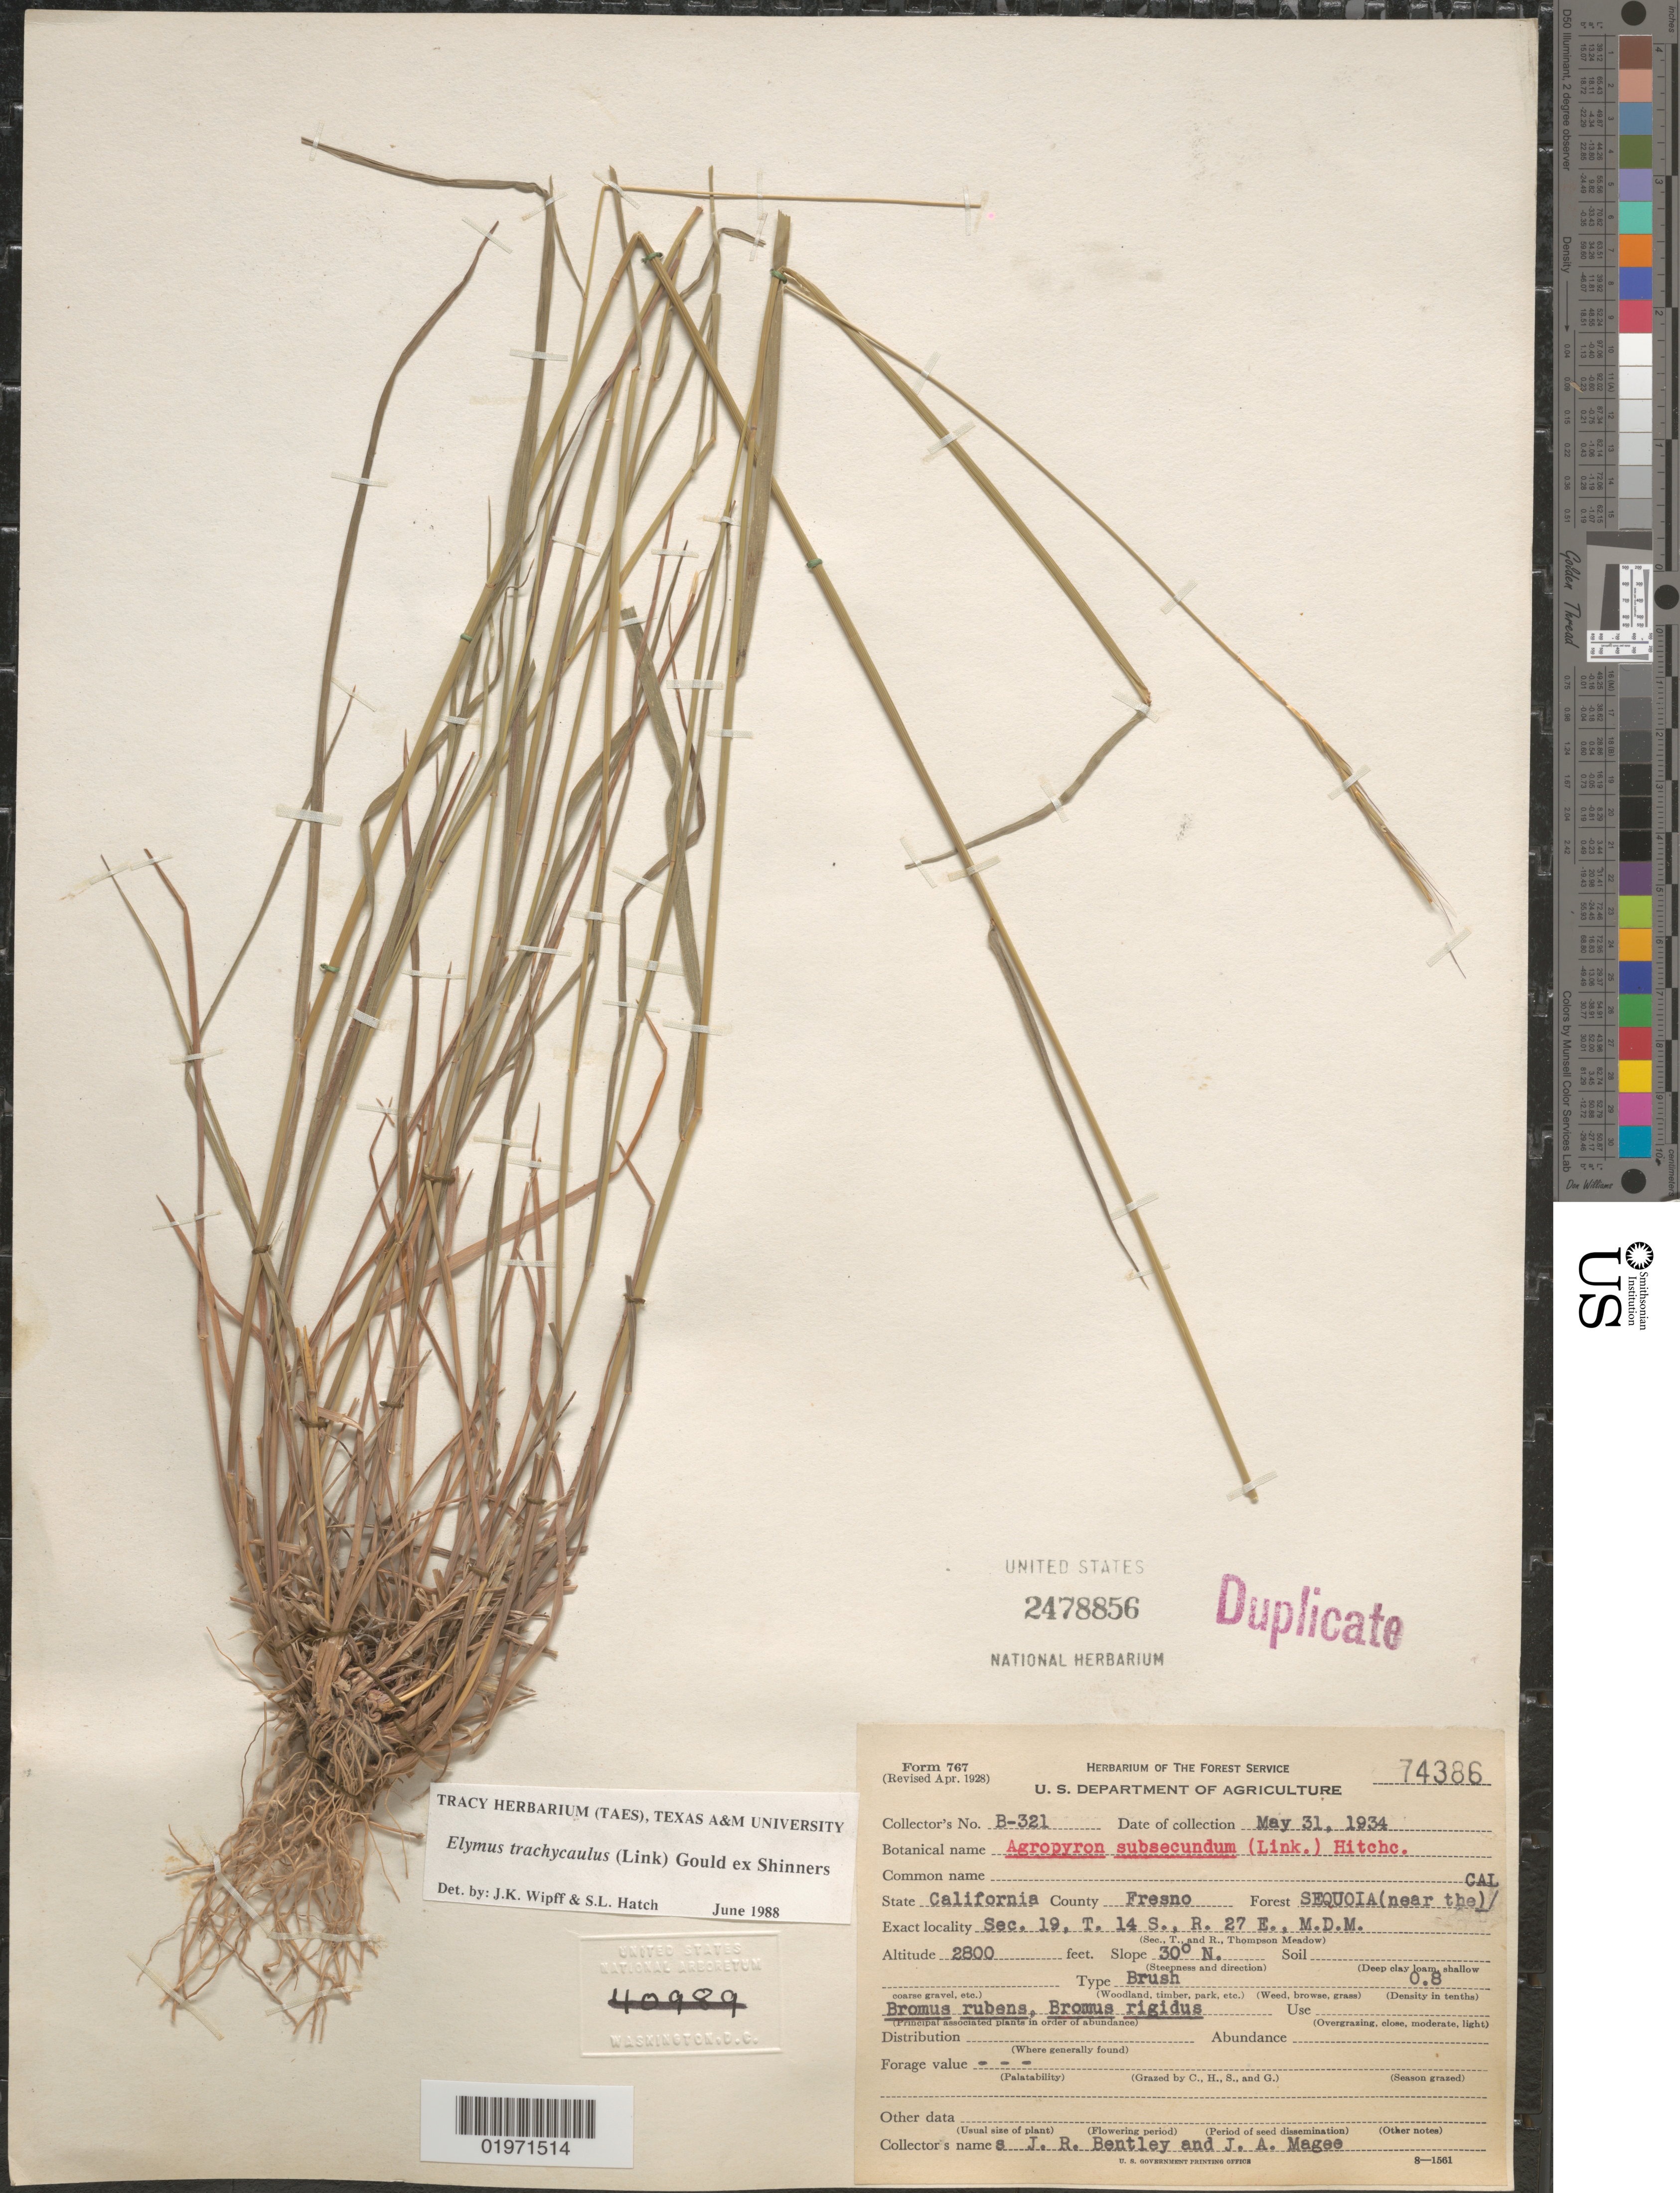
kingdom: Plantae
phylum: Tracheophyta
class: Liliopsida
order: Poales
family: Poaceae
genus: Elymus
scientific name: Elymus trachycaulus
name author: (Link) Gould ex Shinners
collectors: J. Bentley & J. Magee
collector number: B-321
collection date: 1934-05-31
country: United States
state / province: California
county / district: Fresno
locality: County Fresno. Forest Sequoia (near the) CAL. Sec. 19. T. 14 S., R. 27 E., M.D.M. Slope 30° N.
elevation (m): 853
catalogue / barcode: US 2478856